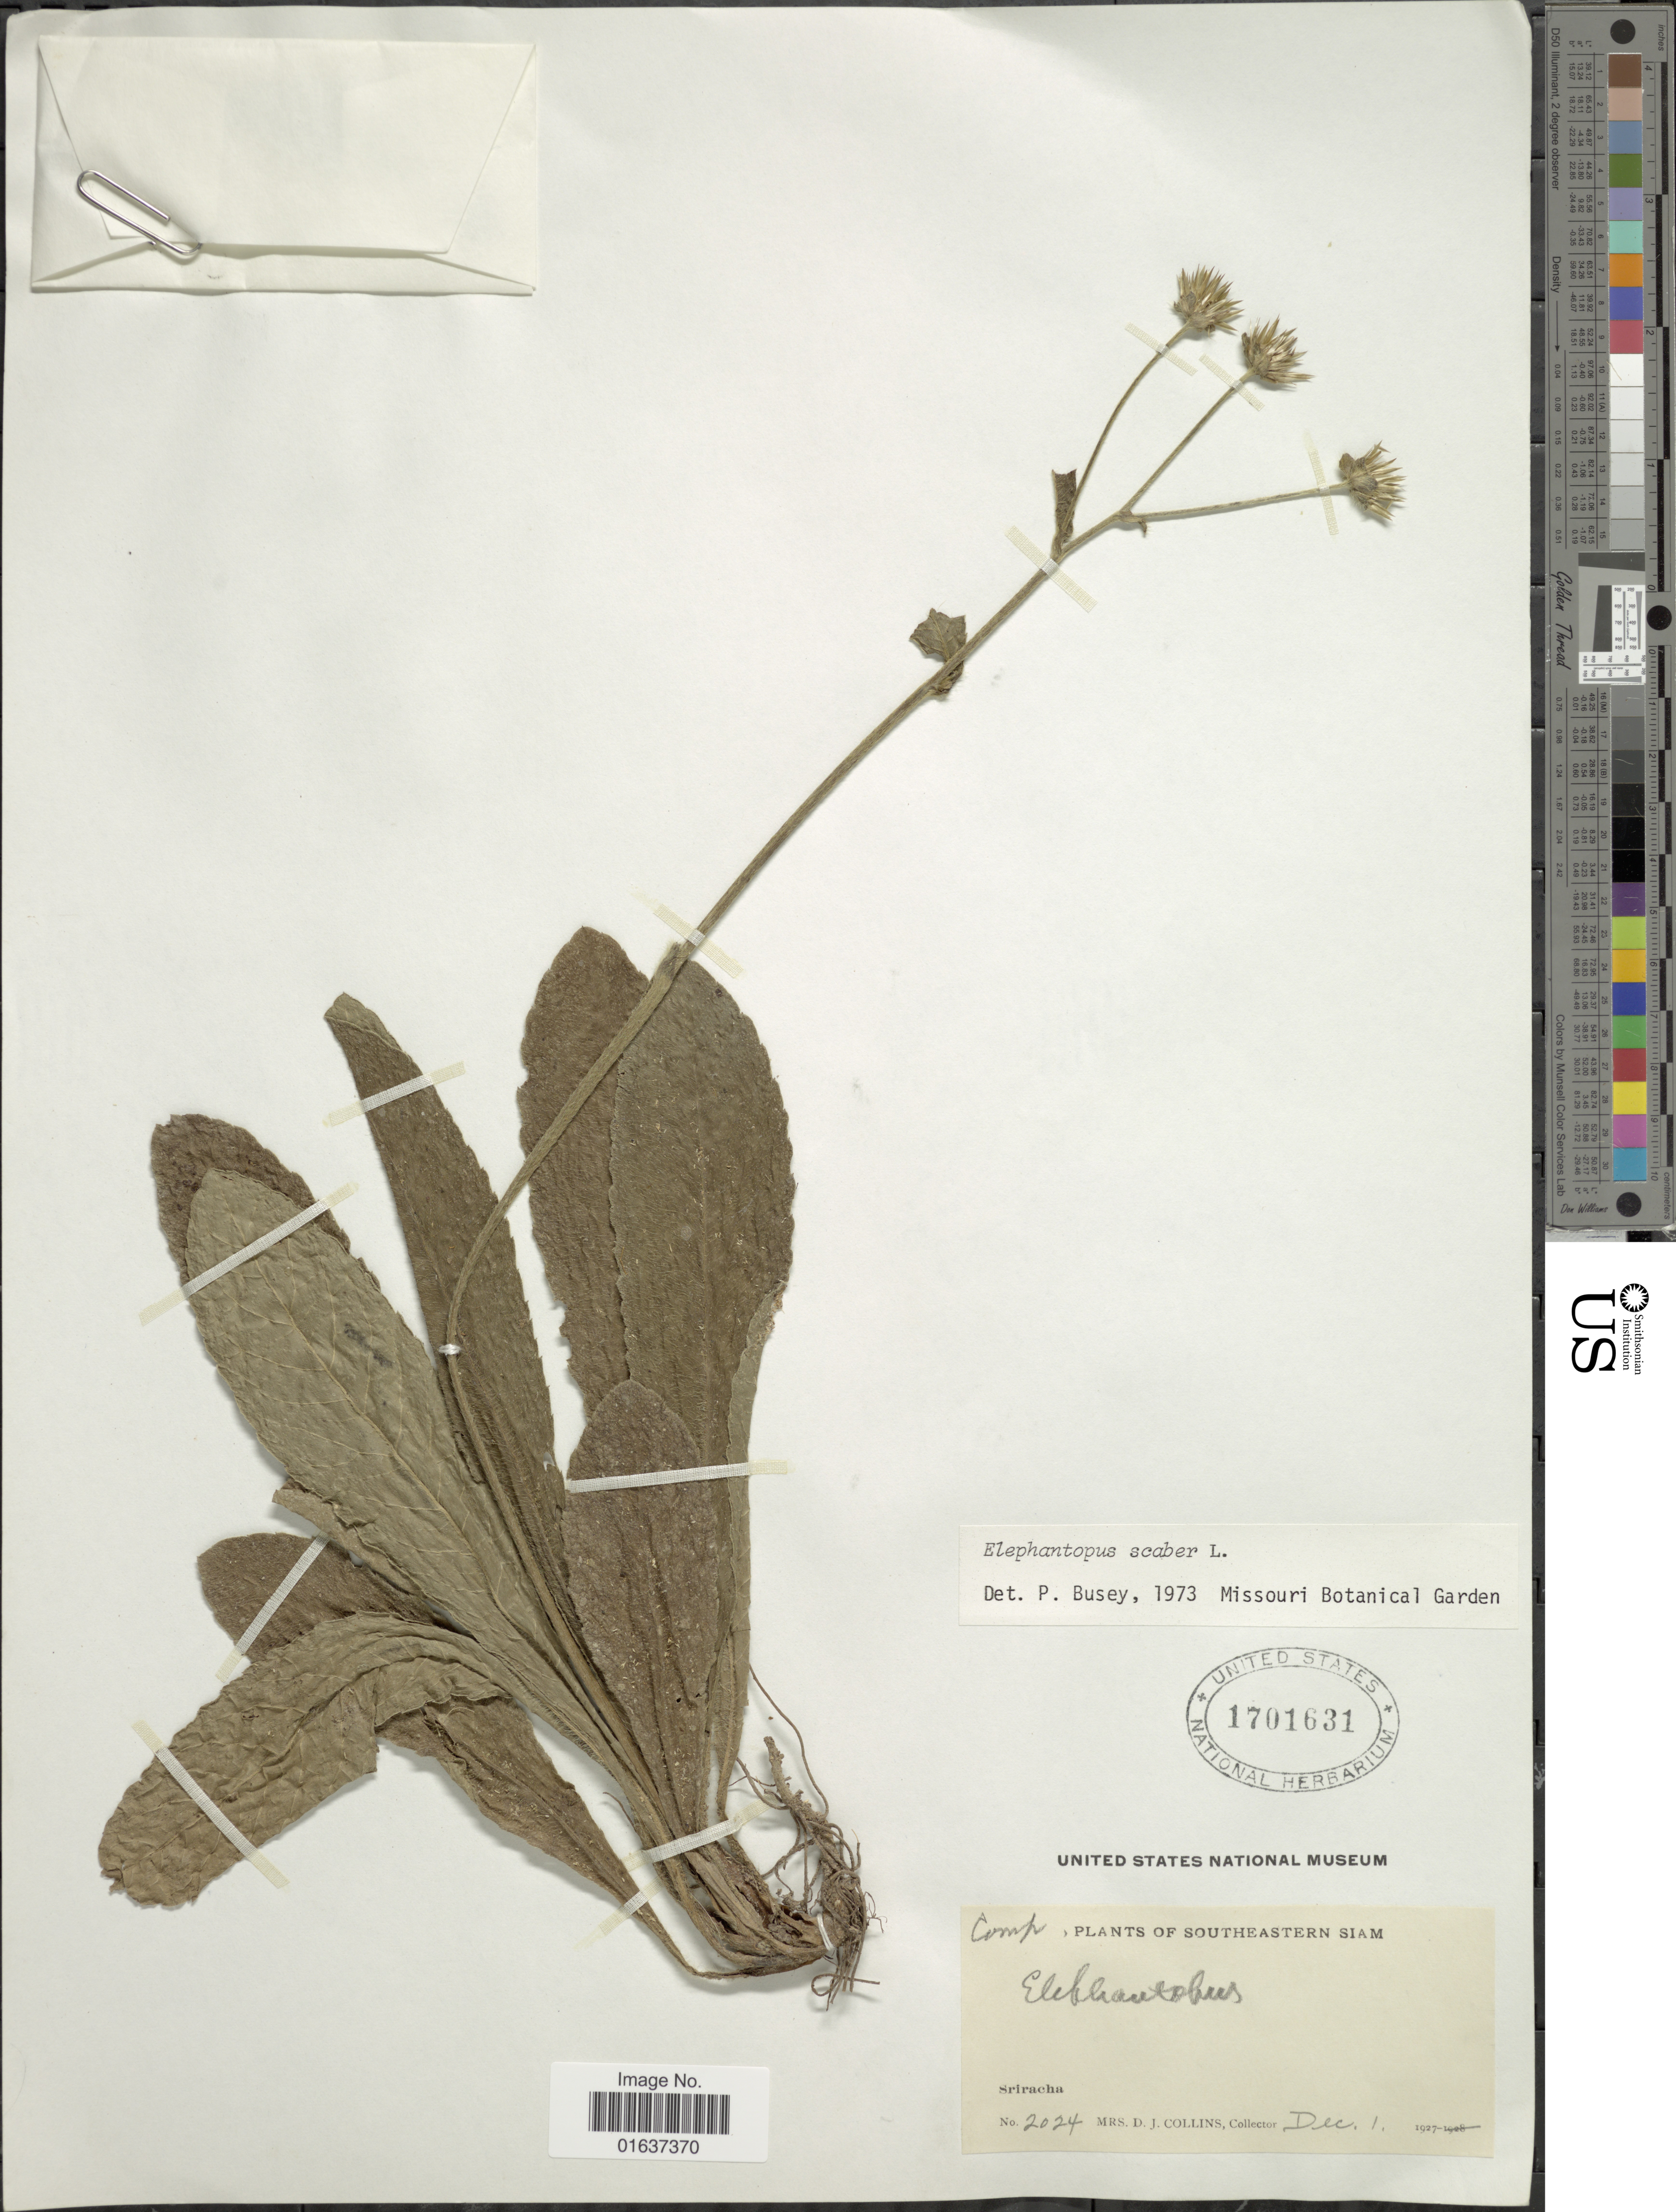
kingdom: Plantae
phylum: Tracheophyta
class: Magnoliopsida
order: Asterales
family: Asteraceae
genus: Elephantopus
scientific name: Elephantopus scaber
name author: L.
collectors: Mrs. D. J. Collins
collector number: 2024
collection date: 1927-12-01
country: Thailand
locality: Southeastern Siam, Sriracha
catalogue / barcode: US 1701631